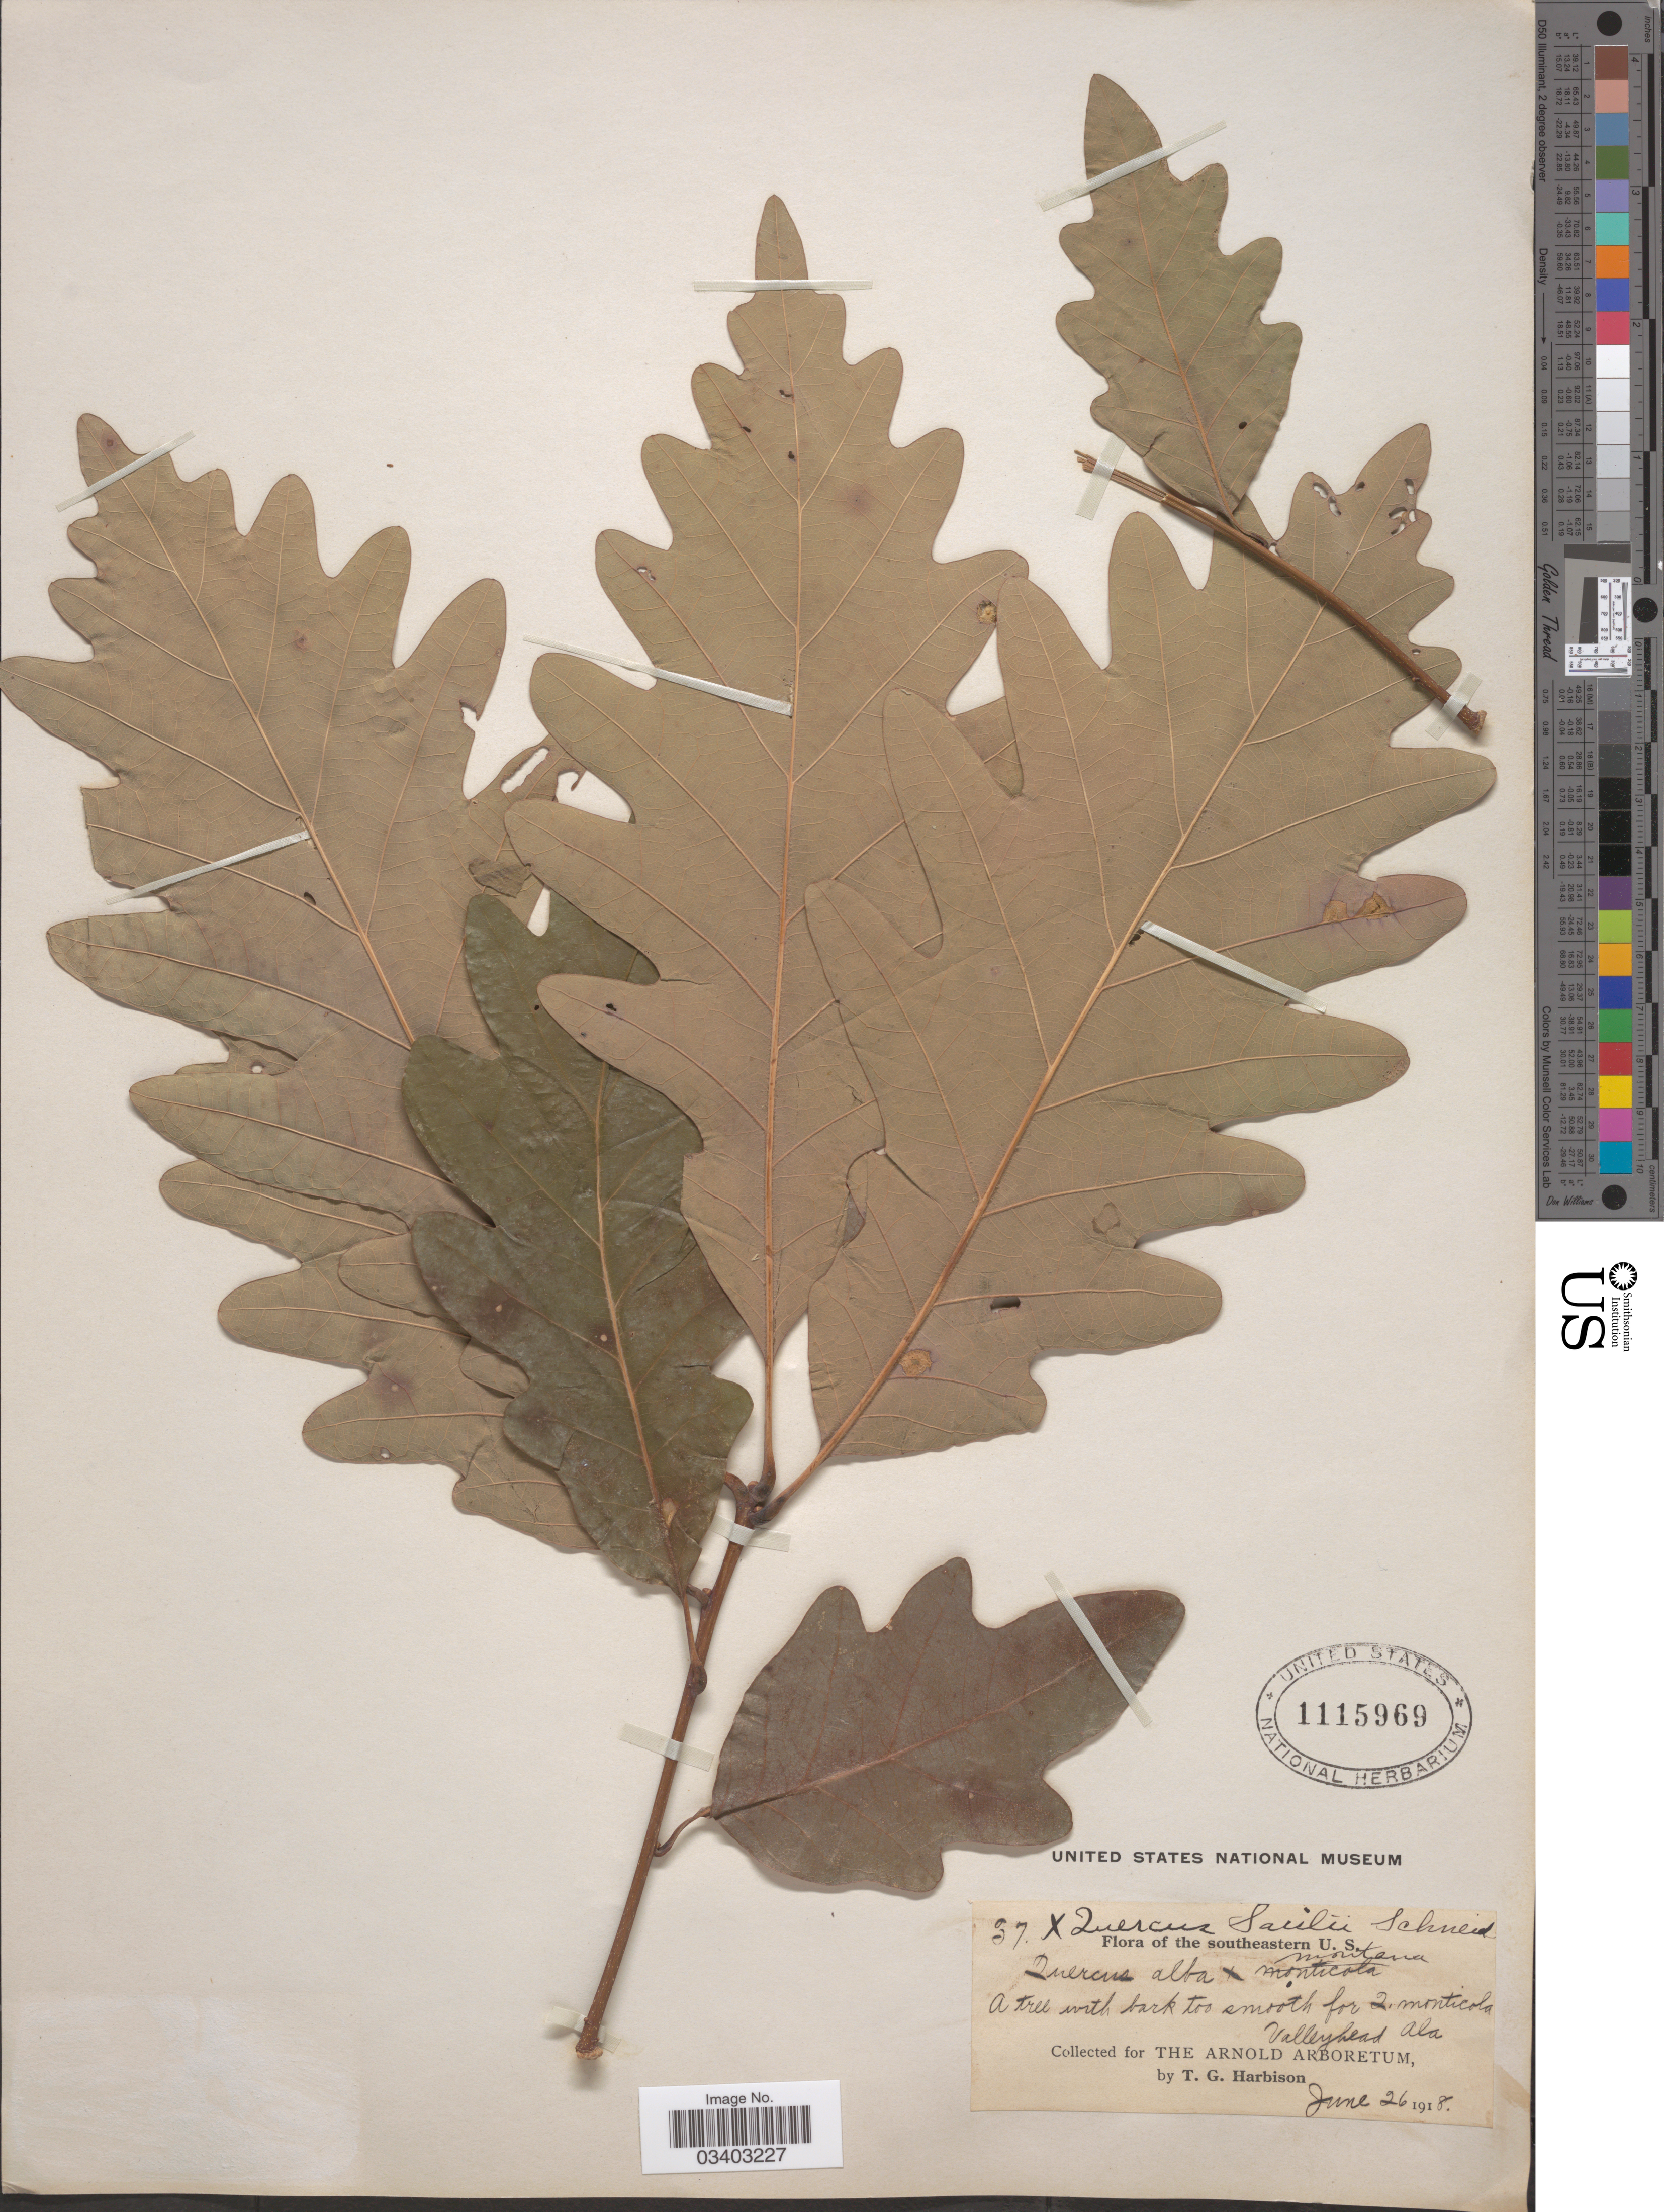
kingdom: Plantae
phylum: Tracheophyta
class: Magnoliopsida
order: Fagales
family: Fagaceae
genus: Quercus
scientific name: Quercus alba x Q. prinus L.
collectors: T. Harbison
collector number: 37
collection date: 1918-06-26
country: United States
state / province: Alabama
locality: Southeastern U. S. Valleyhead Ala.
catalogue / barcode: US 1115969